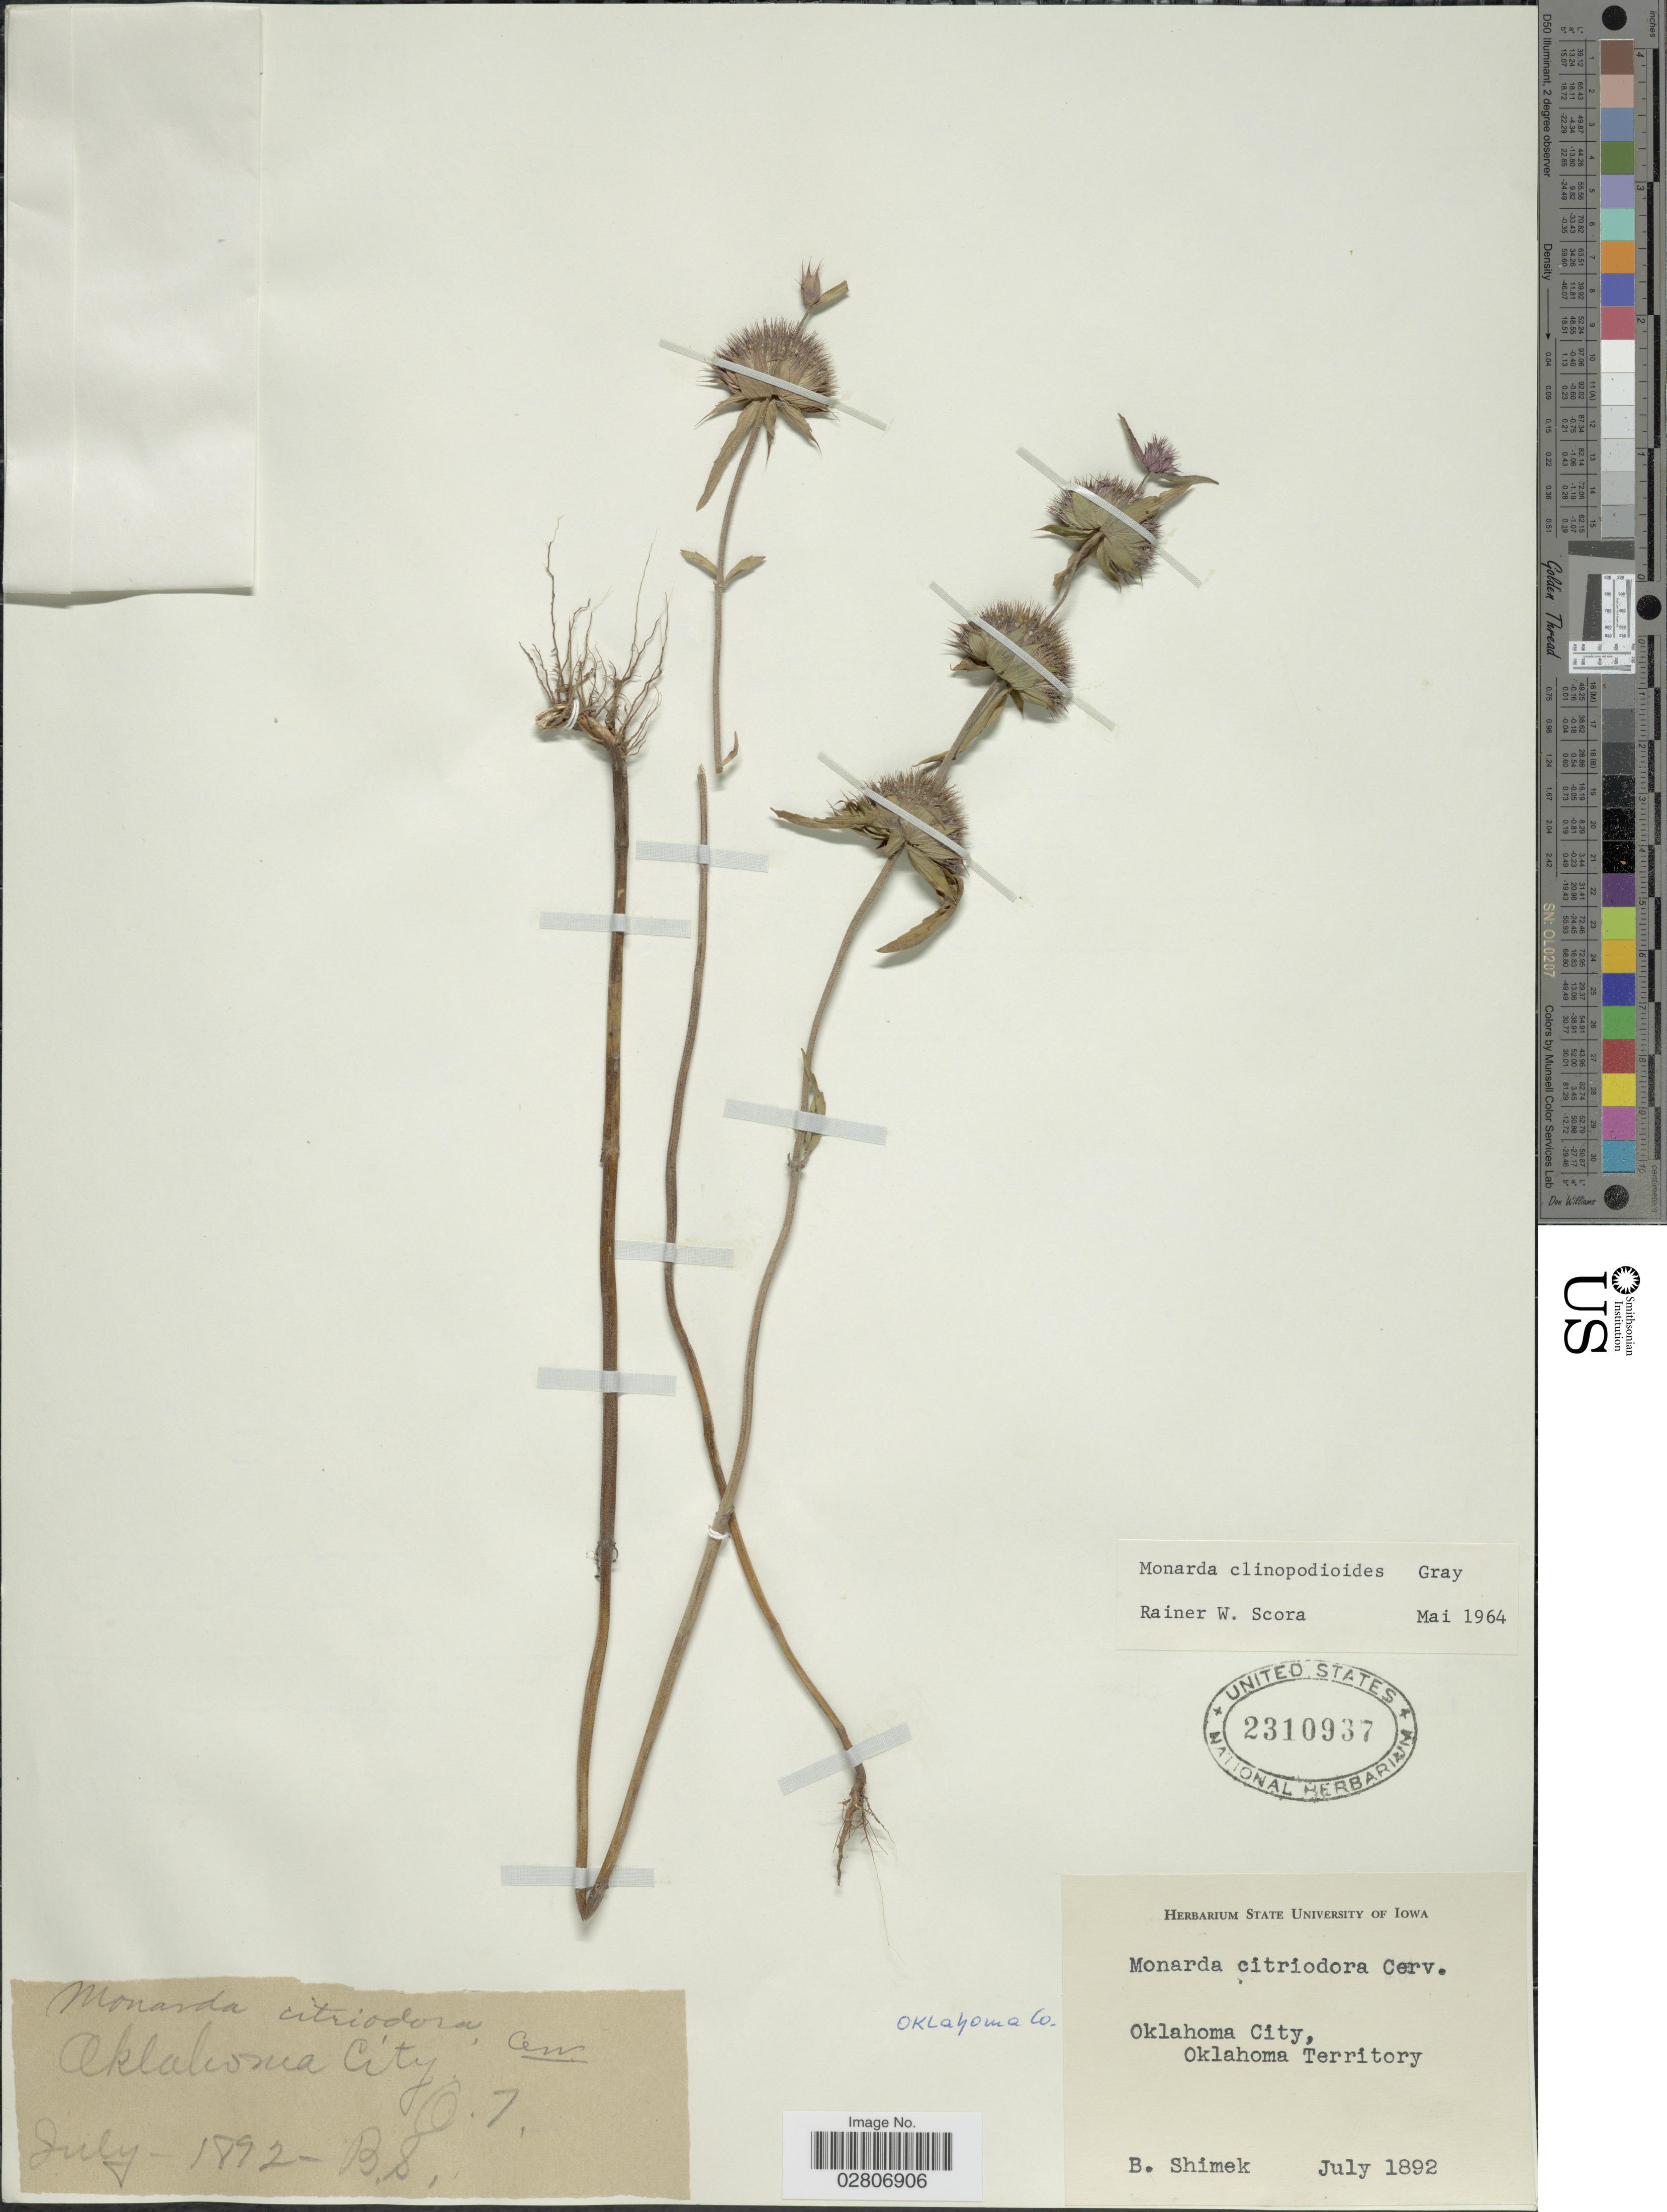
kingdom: Plantae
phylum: Tracheophyta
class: Magnoliopsida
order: Lamiales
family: Lamiaceae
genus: Monarda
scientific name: Monarda clinopodioides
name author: A. Gray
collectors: B. Shimek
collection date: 1892-07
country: United States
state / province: Oklahoma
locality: Oklahoma City, Oklahoma Territory. Oklahoma Co.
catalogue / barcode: US 2310937